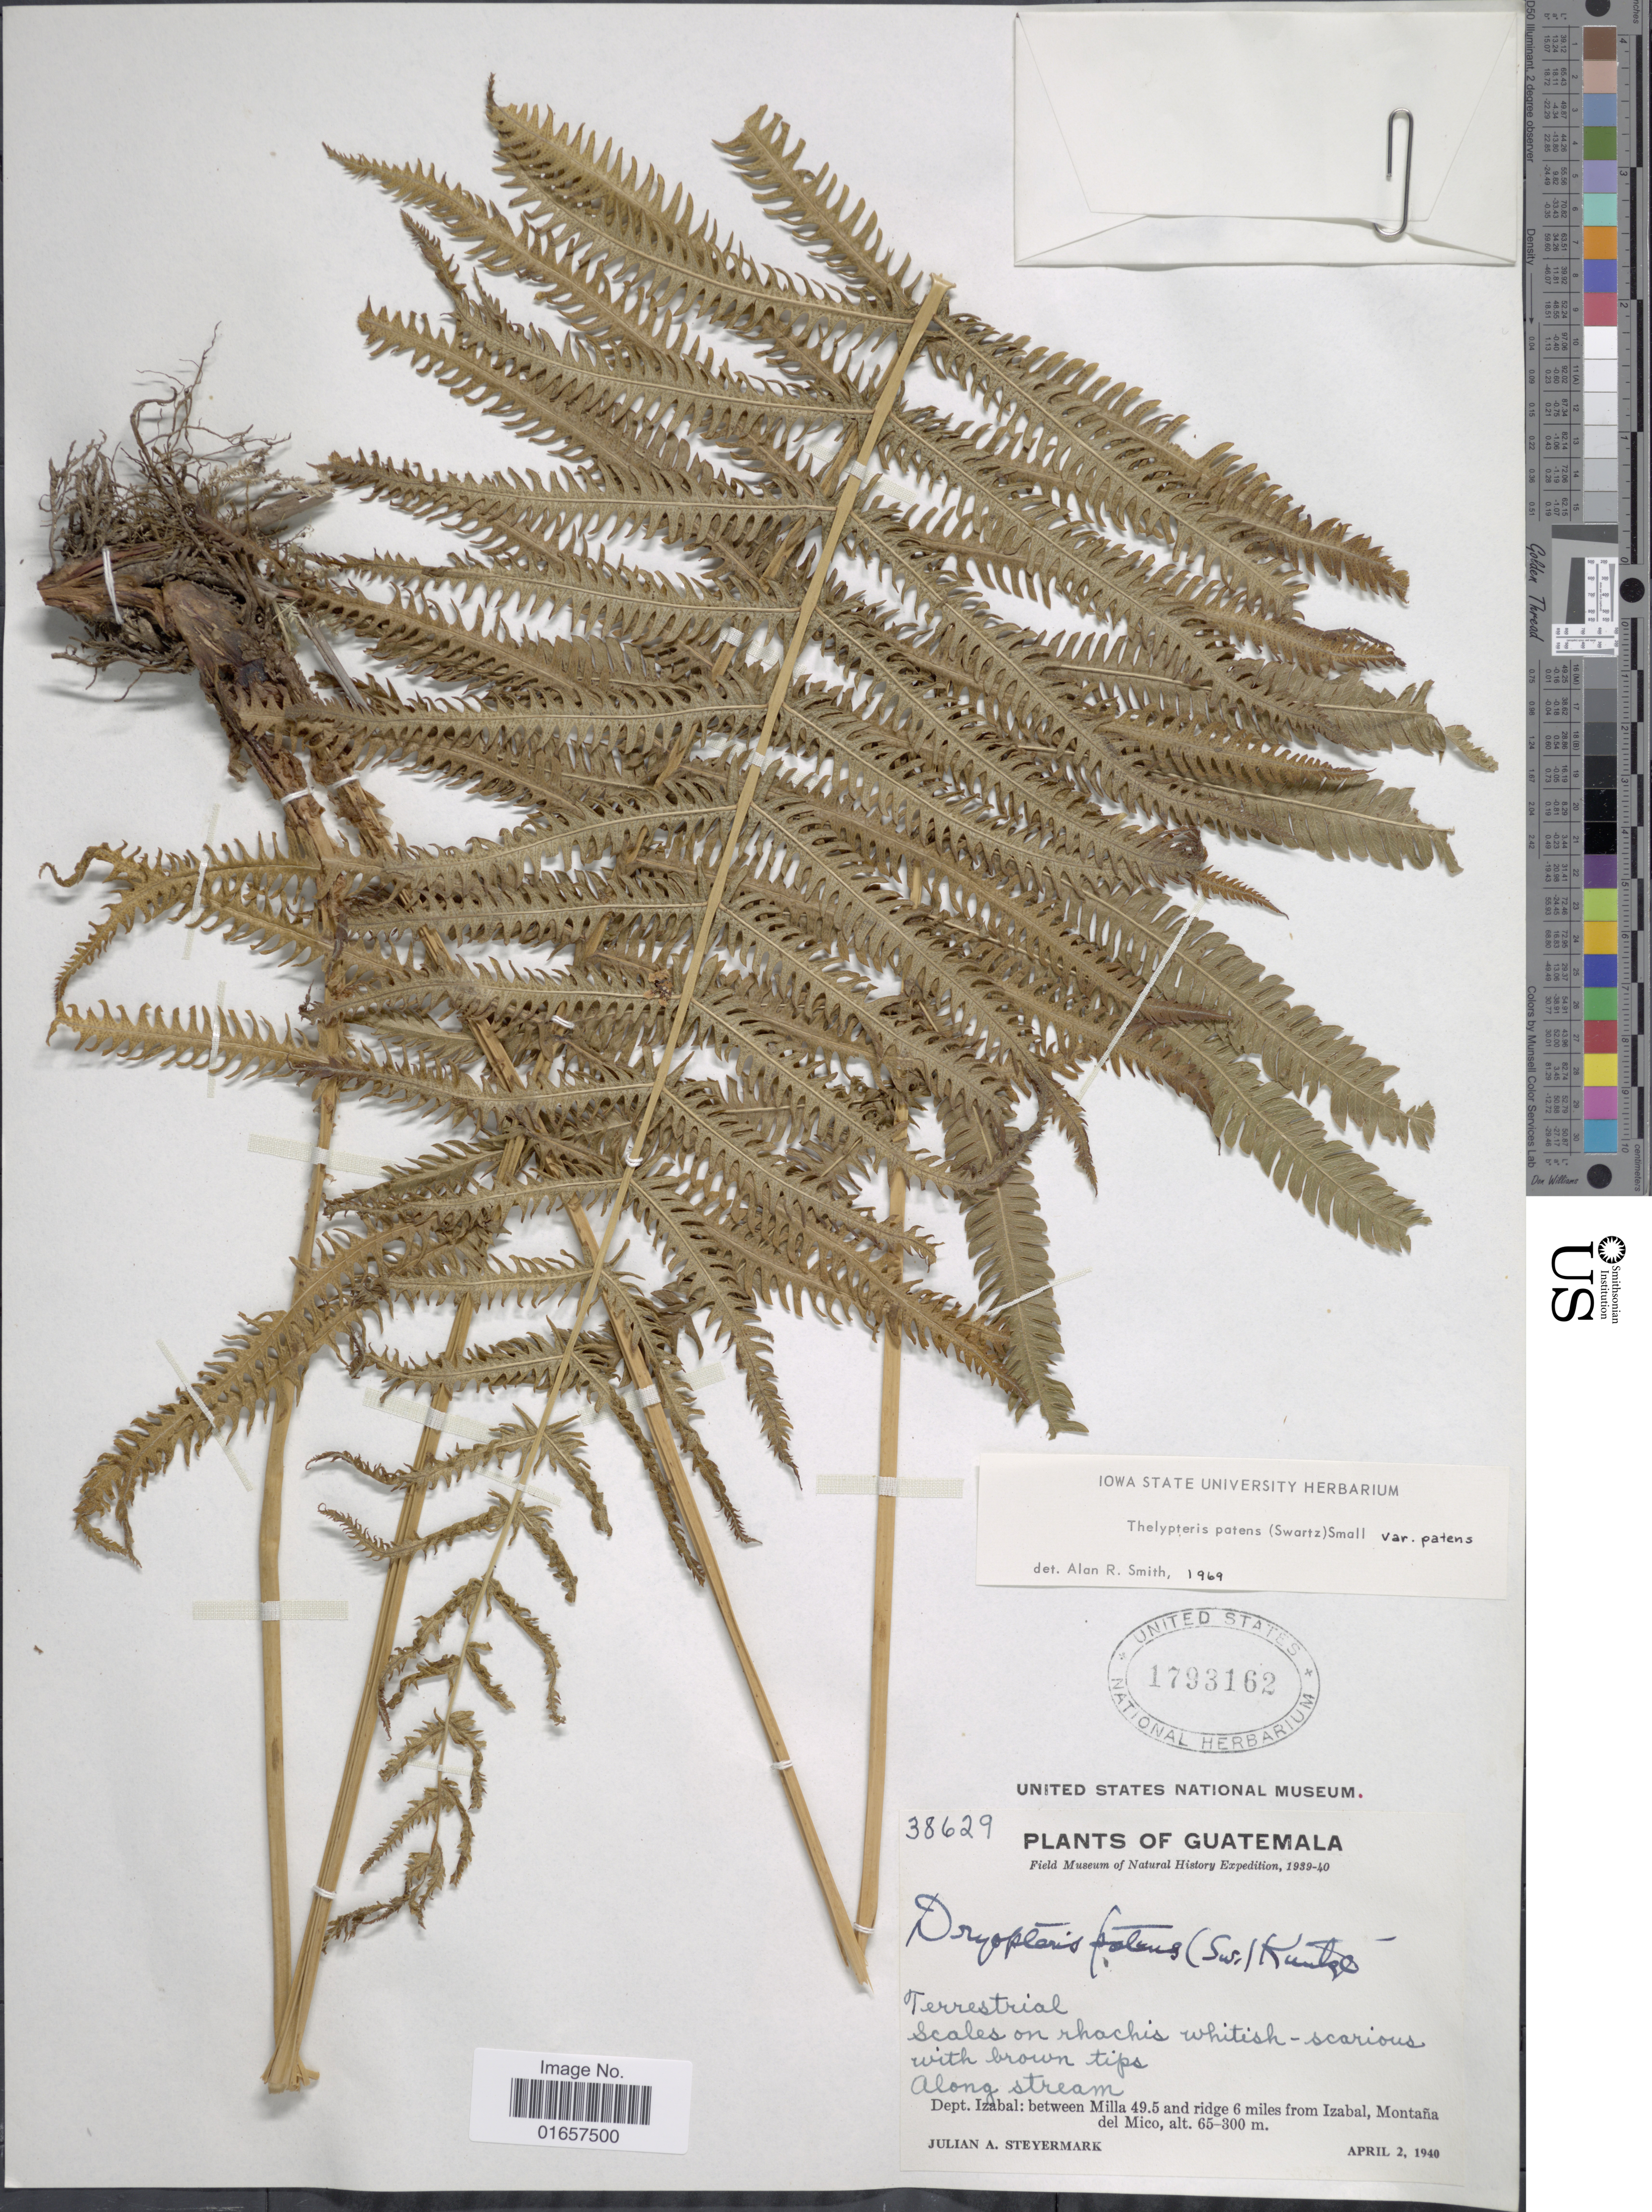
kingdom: Plantae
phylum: Tracheophyta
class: Polypodiopsida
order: Polypodiales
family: Thelypteridaceae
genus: Christella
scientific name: Christella patens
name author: (Sw.) Holttum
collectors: J. Steyermark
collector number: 38629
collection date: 1940-04-02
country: Guatemala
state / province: Izabal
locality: Guatemala, Dept. Izabal: between Milla 49.5 and ridge 6 miles from Izabal, Montaña del Mico.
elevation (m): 65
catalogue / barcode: US 1793162